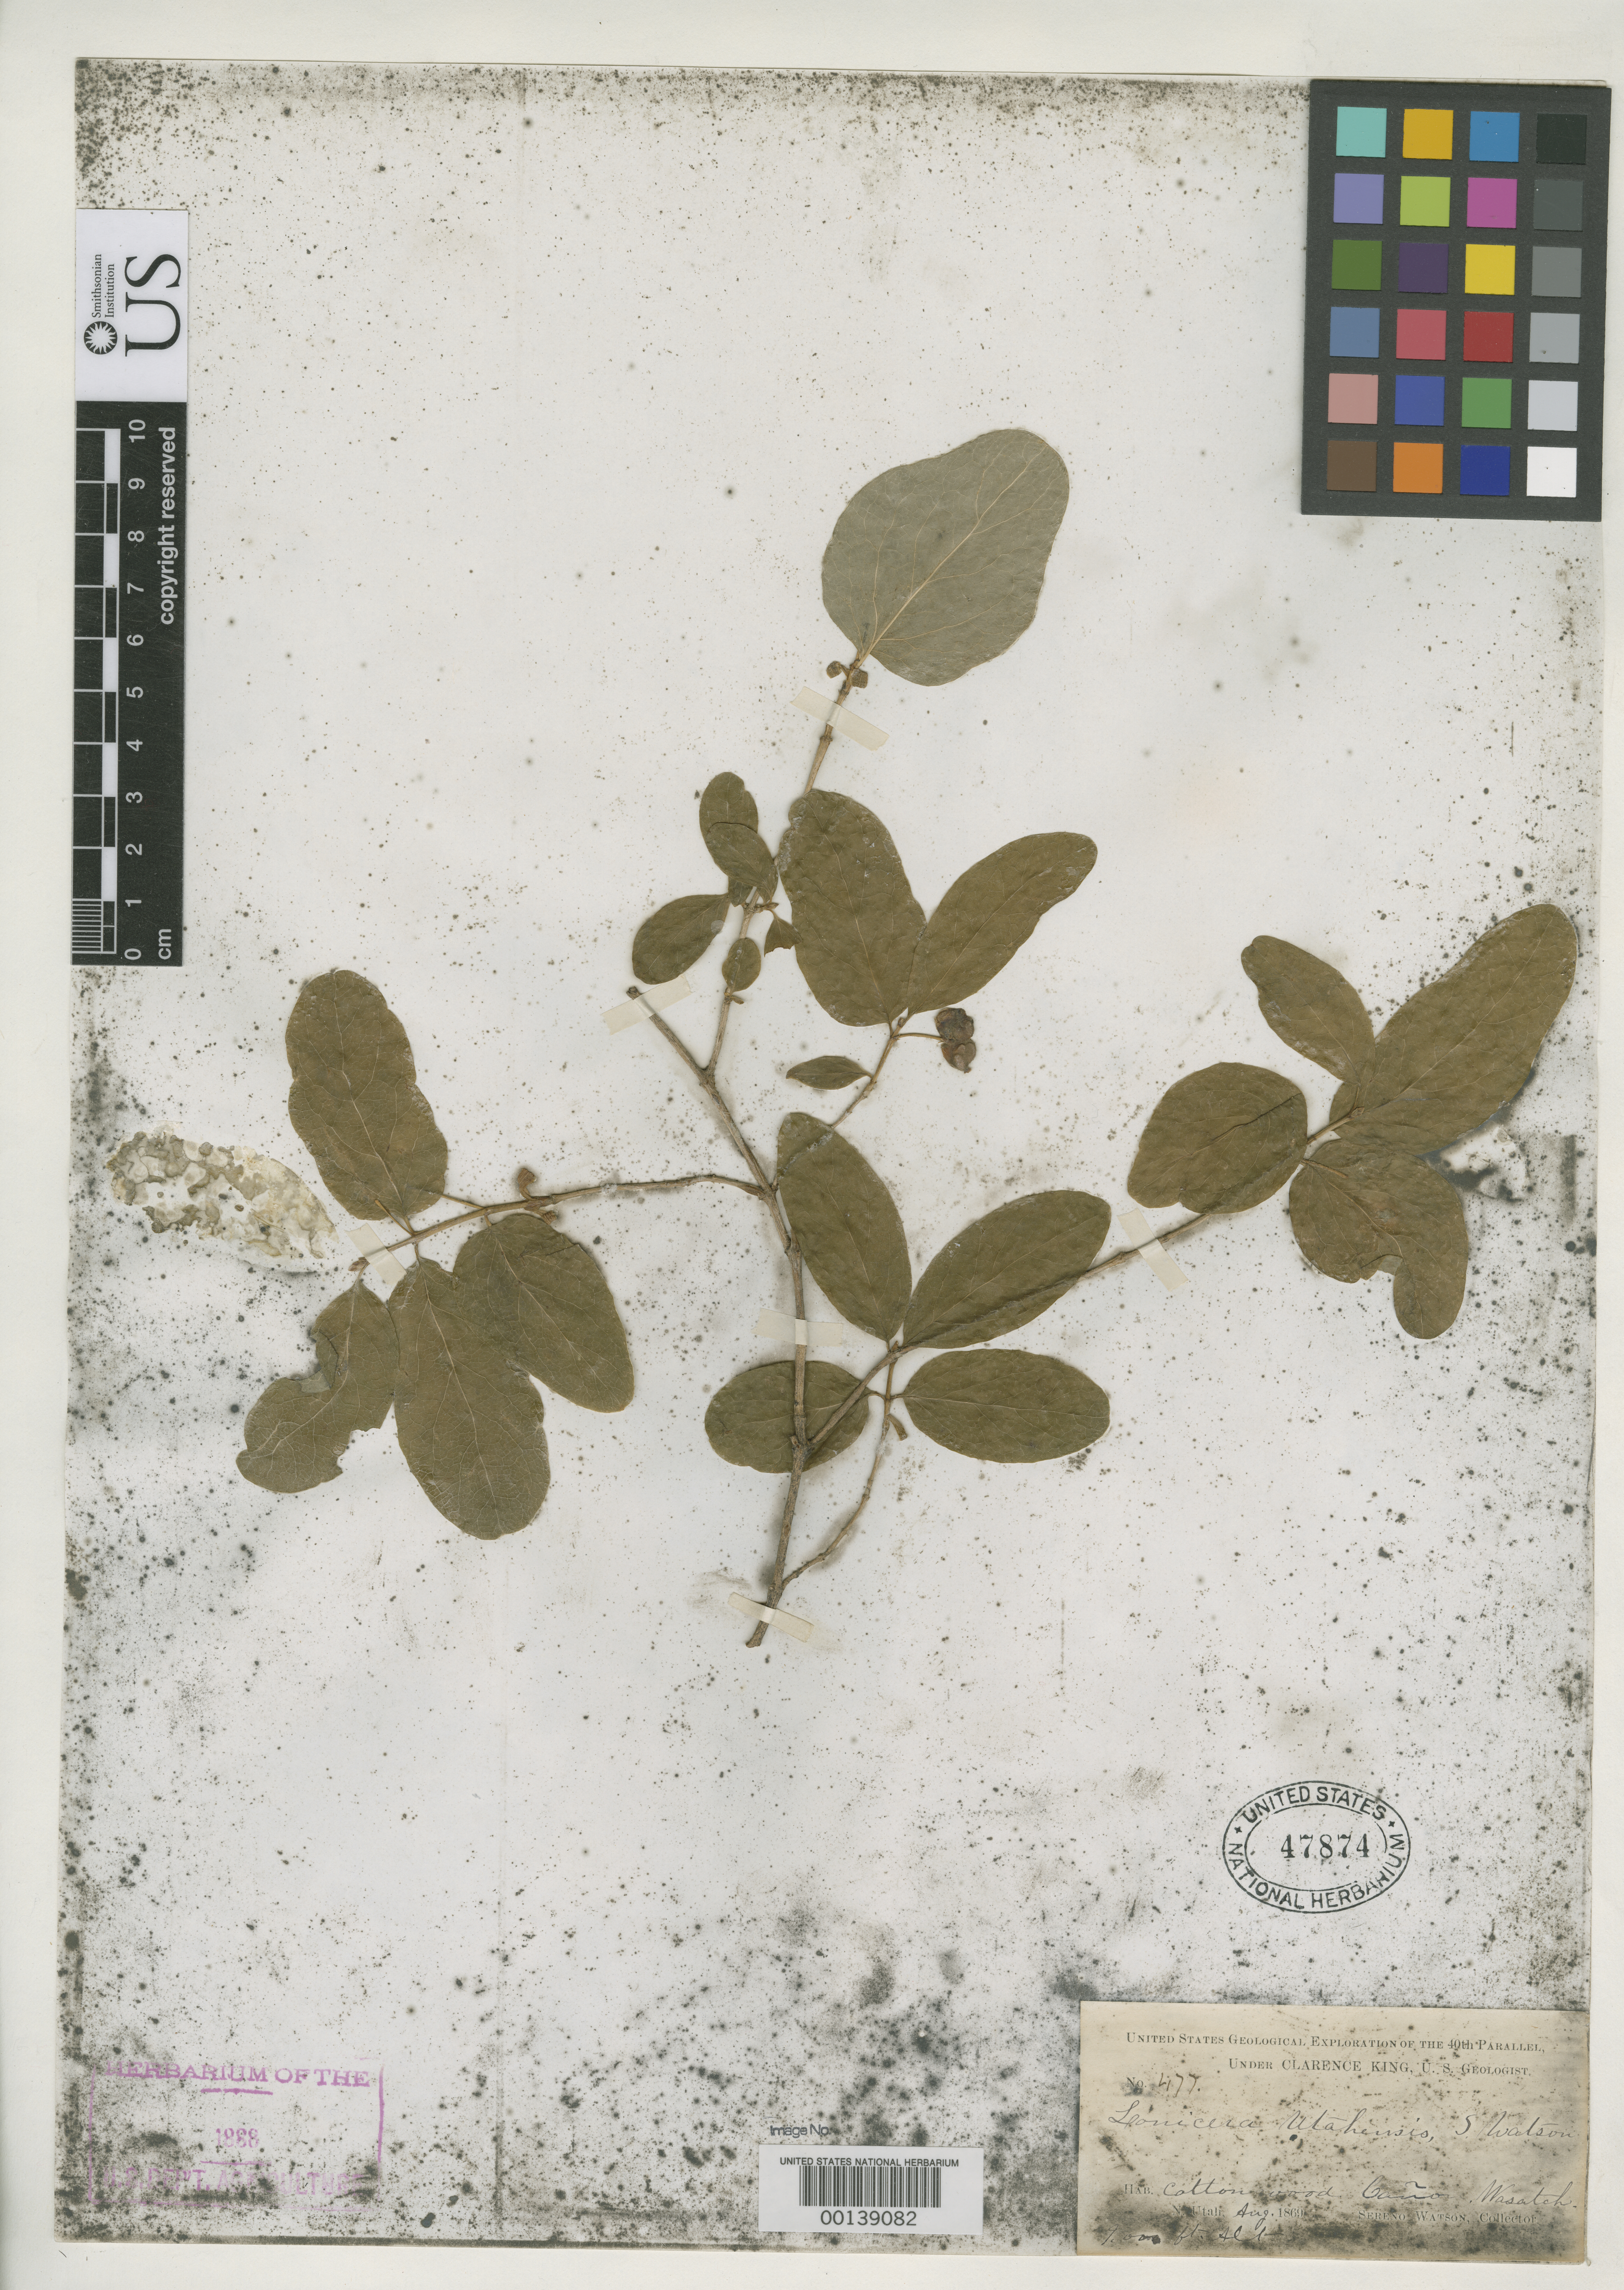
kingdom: Plantae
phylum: Tracheophyta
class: Magnoliopsida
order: Dipsacales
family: Caprifoliaceae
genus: Lonicera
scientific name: Lonicera utahensis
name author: S. Watson in C. King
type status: Holotype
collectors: S. Watson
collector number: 477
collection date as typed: Aug 1869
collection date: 1869-08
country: United States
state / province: Utah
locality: Wasatch Mts., Cottonwood Canyon.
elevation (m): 2743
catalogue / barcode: US 47874